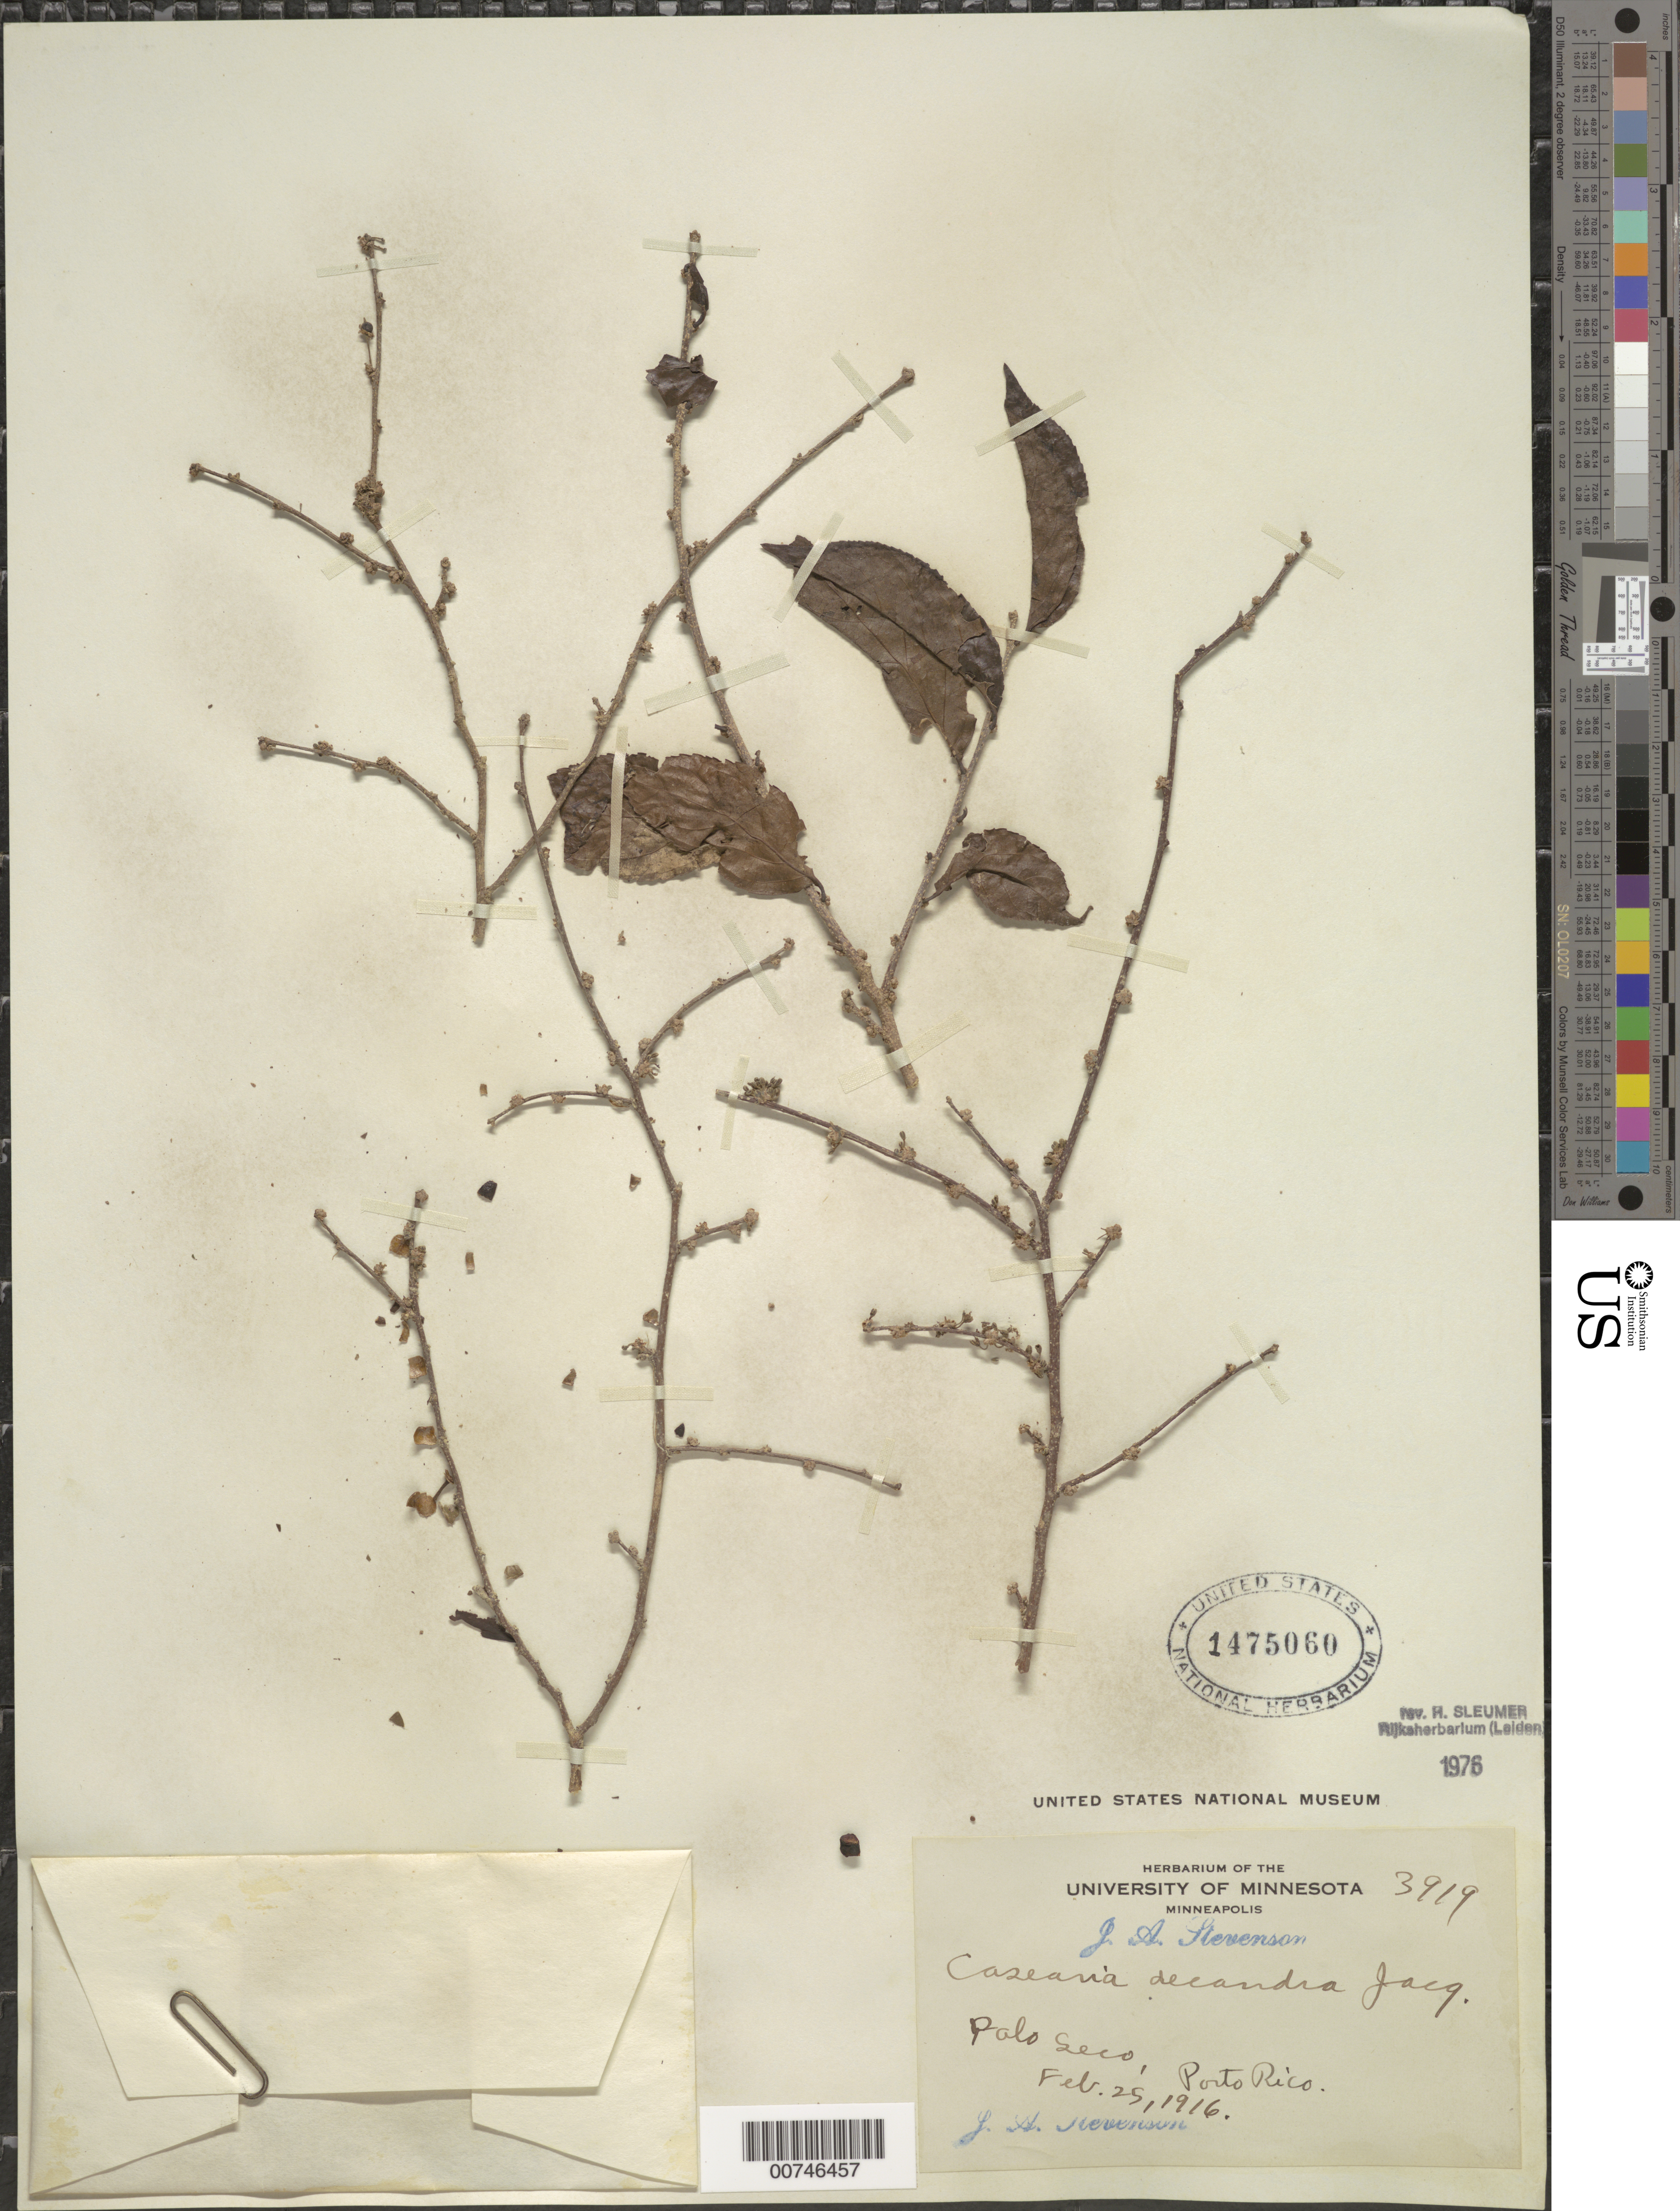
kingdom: Plantae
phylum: Tracheophyta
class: Magnoliopsida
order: Malpighiales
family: Salicaceae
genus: Casearia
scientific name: Casearia decandra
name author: Jacq.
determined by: Sleumer, H. O.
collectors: J. Stevenson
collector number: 3919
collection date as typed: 25 Feb 1916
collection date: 1916-02-25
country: Puerto Rico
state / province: Toa Baja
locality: Palo Seco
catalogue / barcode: US 1475060